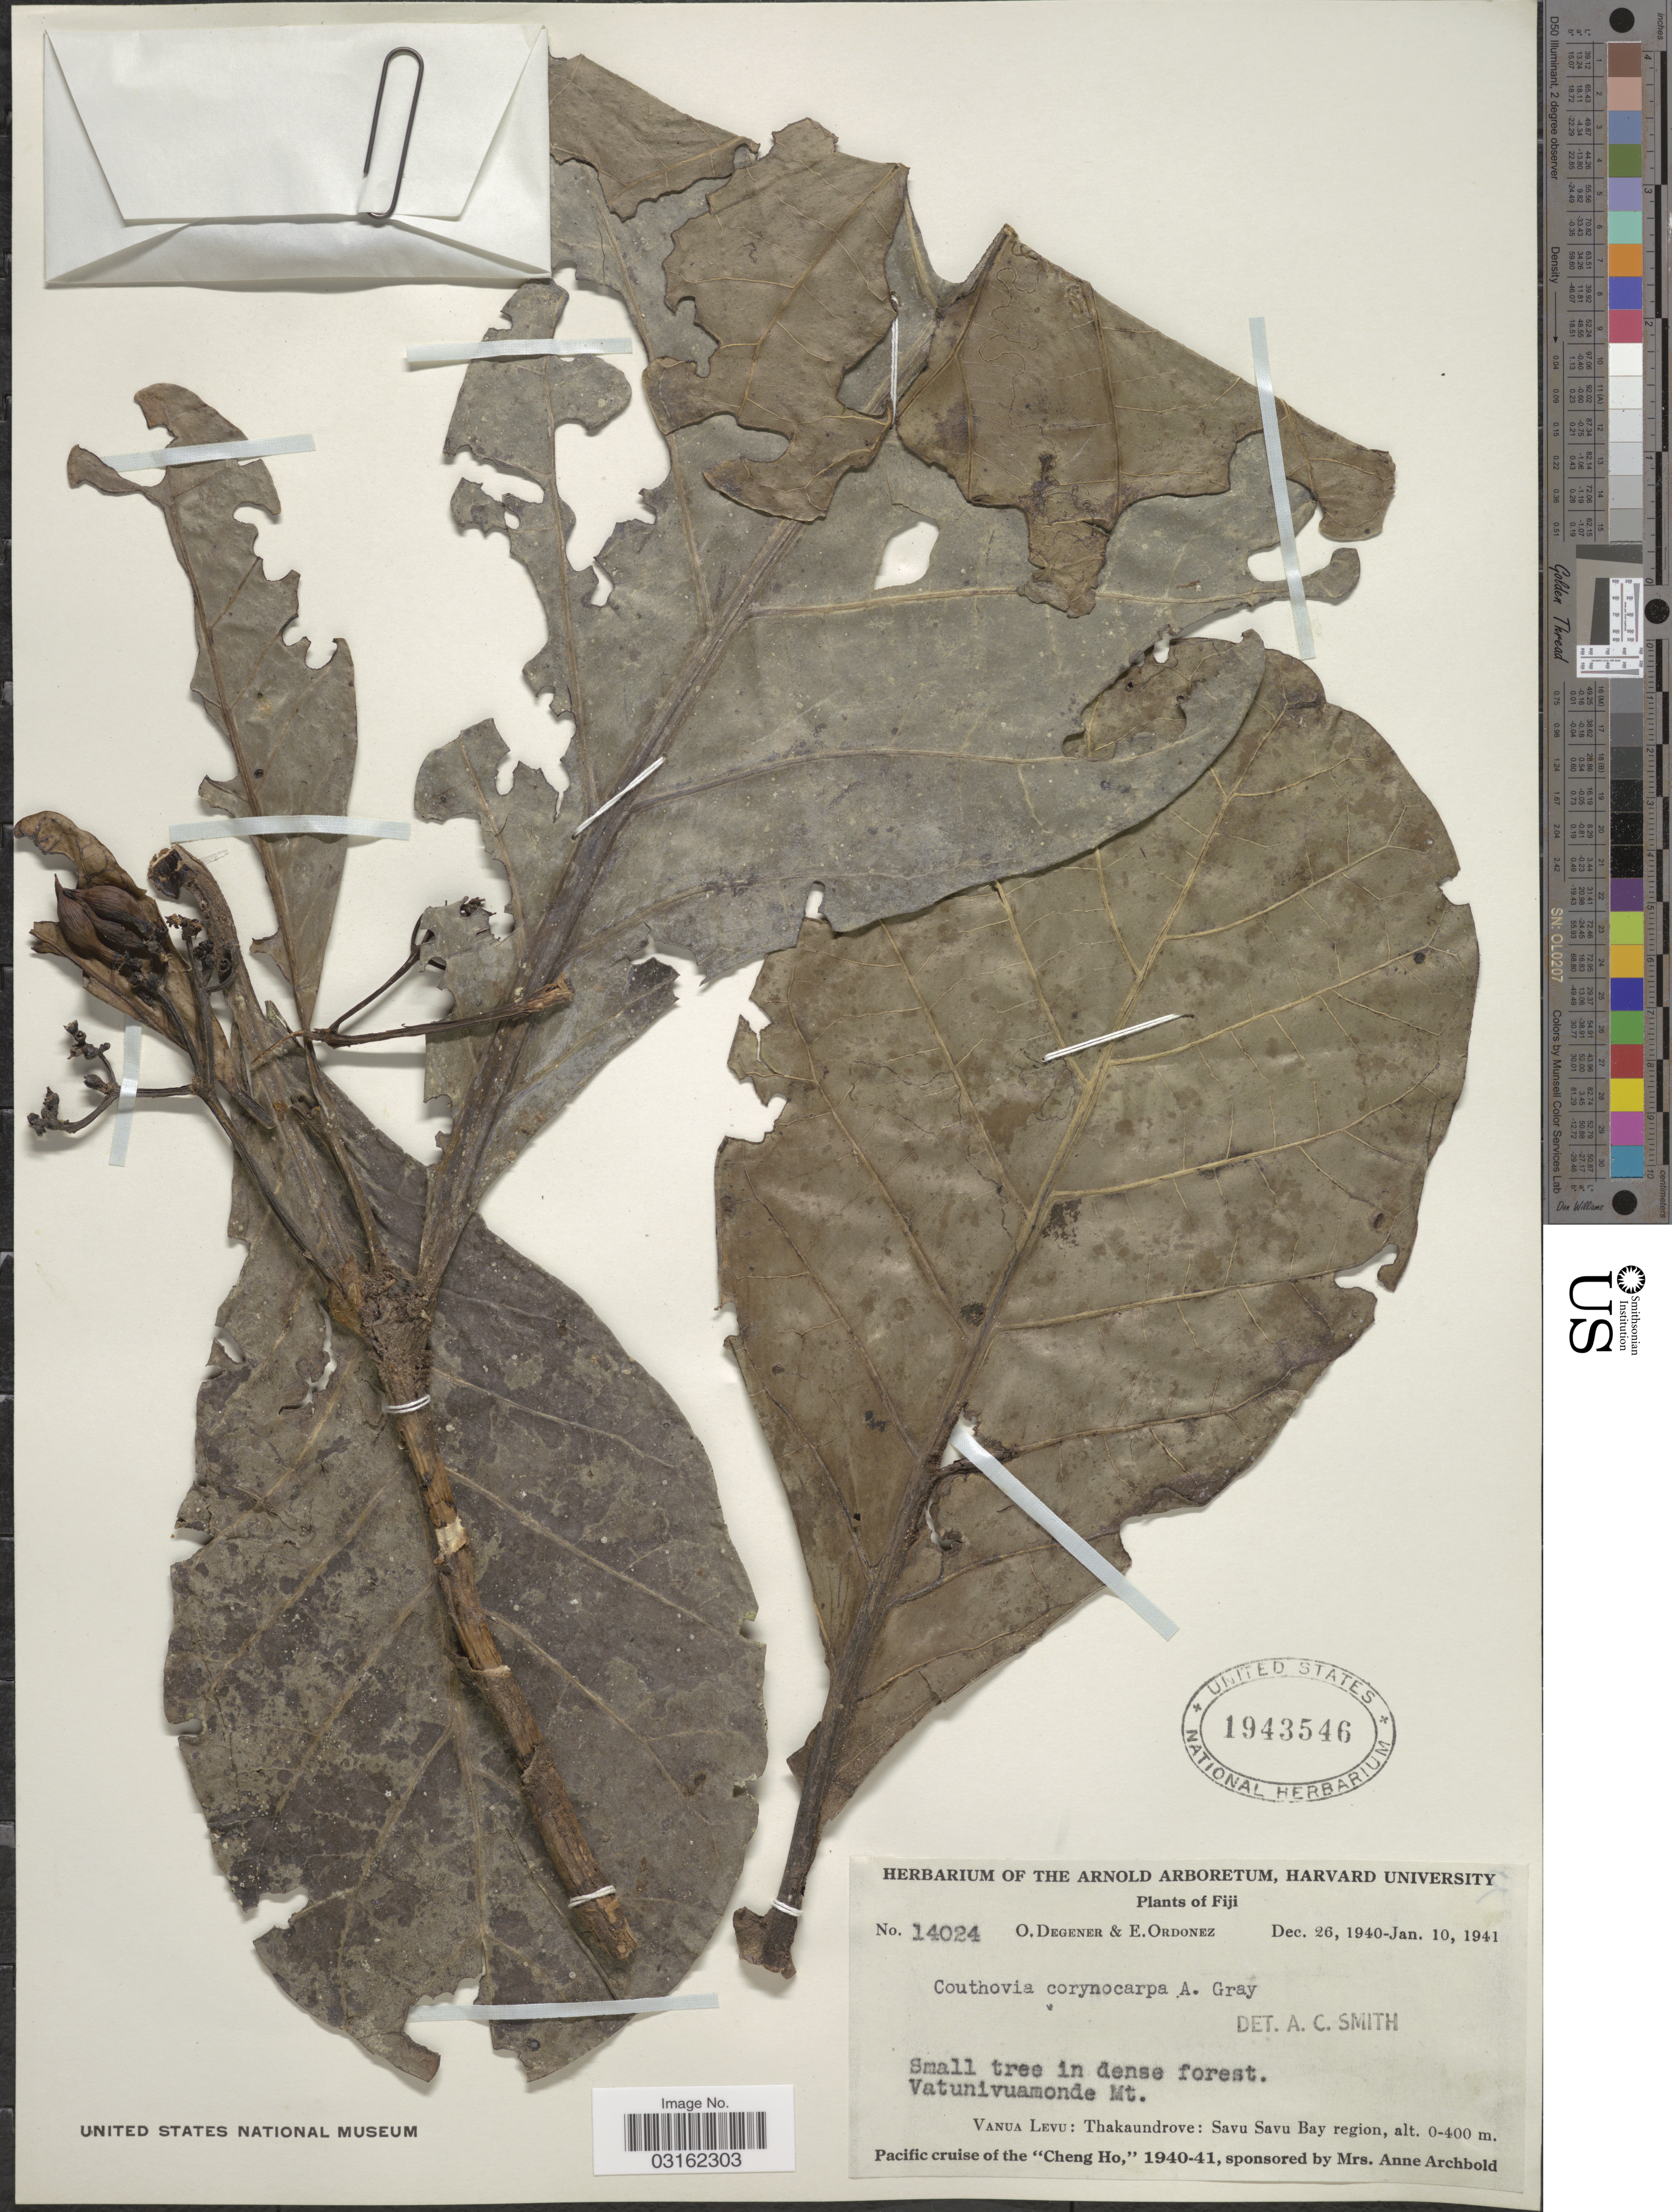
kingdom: Plantae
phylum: Tracheophyta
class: Magnoliopsida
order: Gentianales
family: Loganiaceae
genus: Neuburgia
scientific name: Neuburgia corynocarpa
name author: (A. Gray) Leenh.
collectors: O. Degener & E. Ordonez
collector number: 14024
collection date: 1940-12-26/1941-01-10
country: Fiji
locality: Vatunivuamonde Mt., Vanua Levu: Thakaundrove: Savu Savu Bay region.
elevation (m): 0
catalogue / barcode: US 1943546